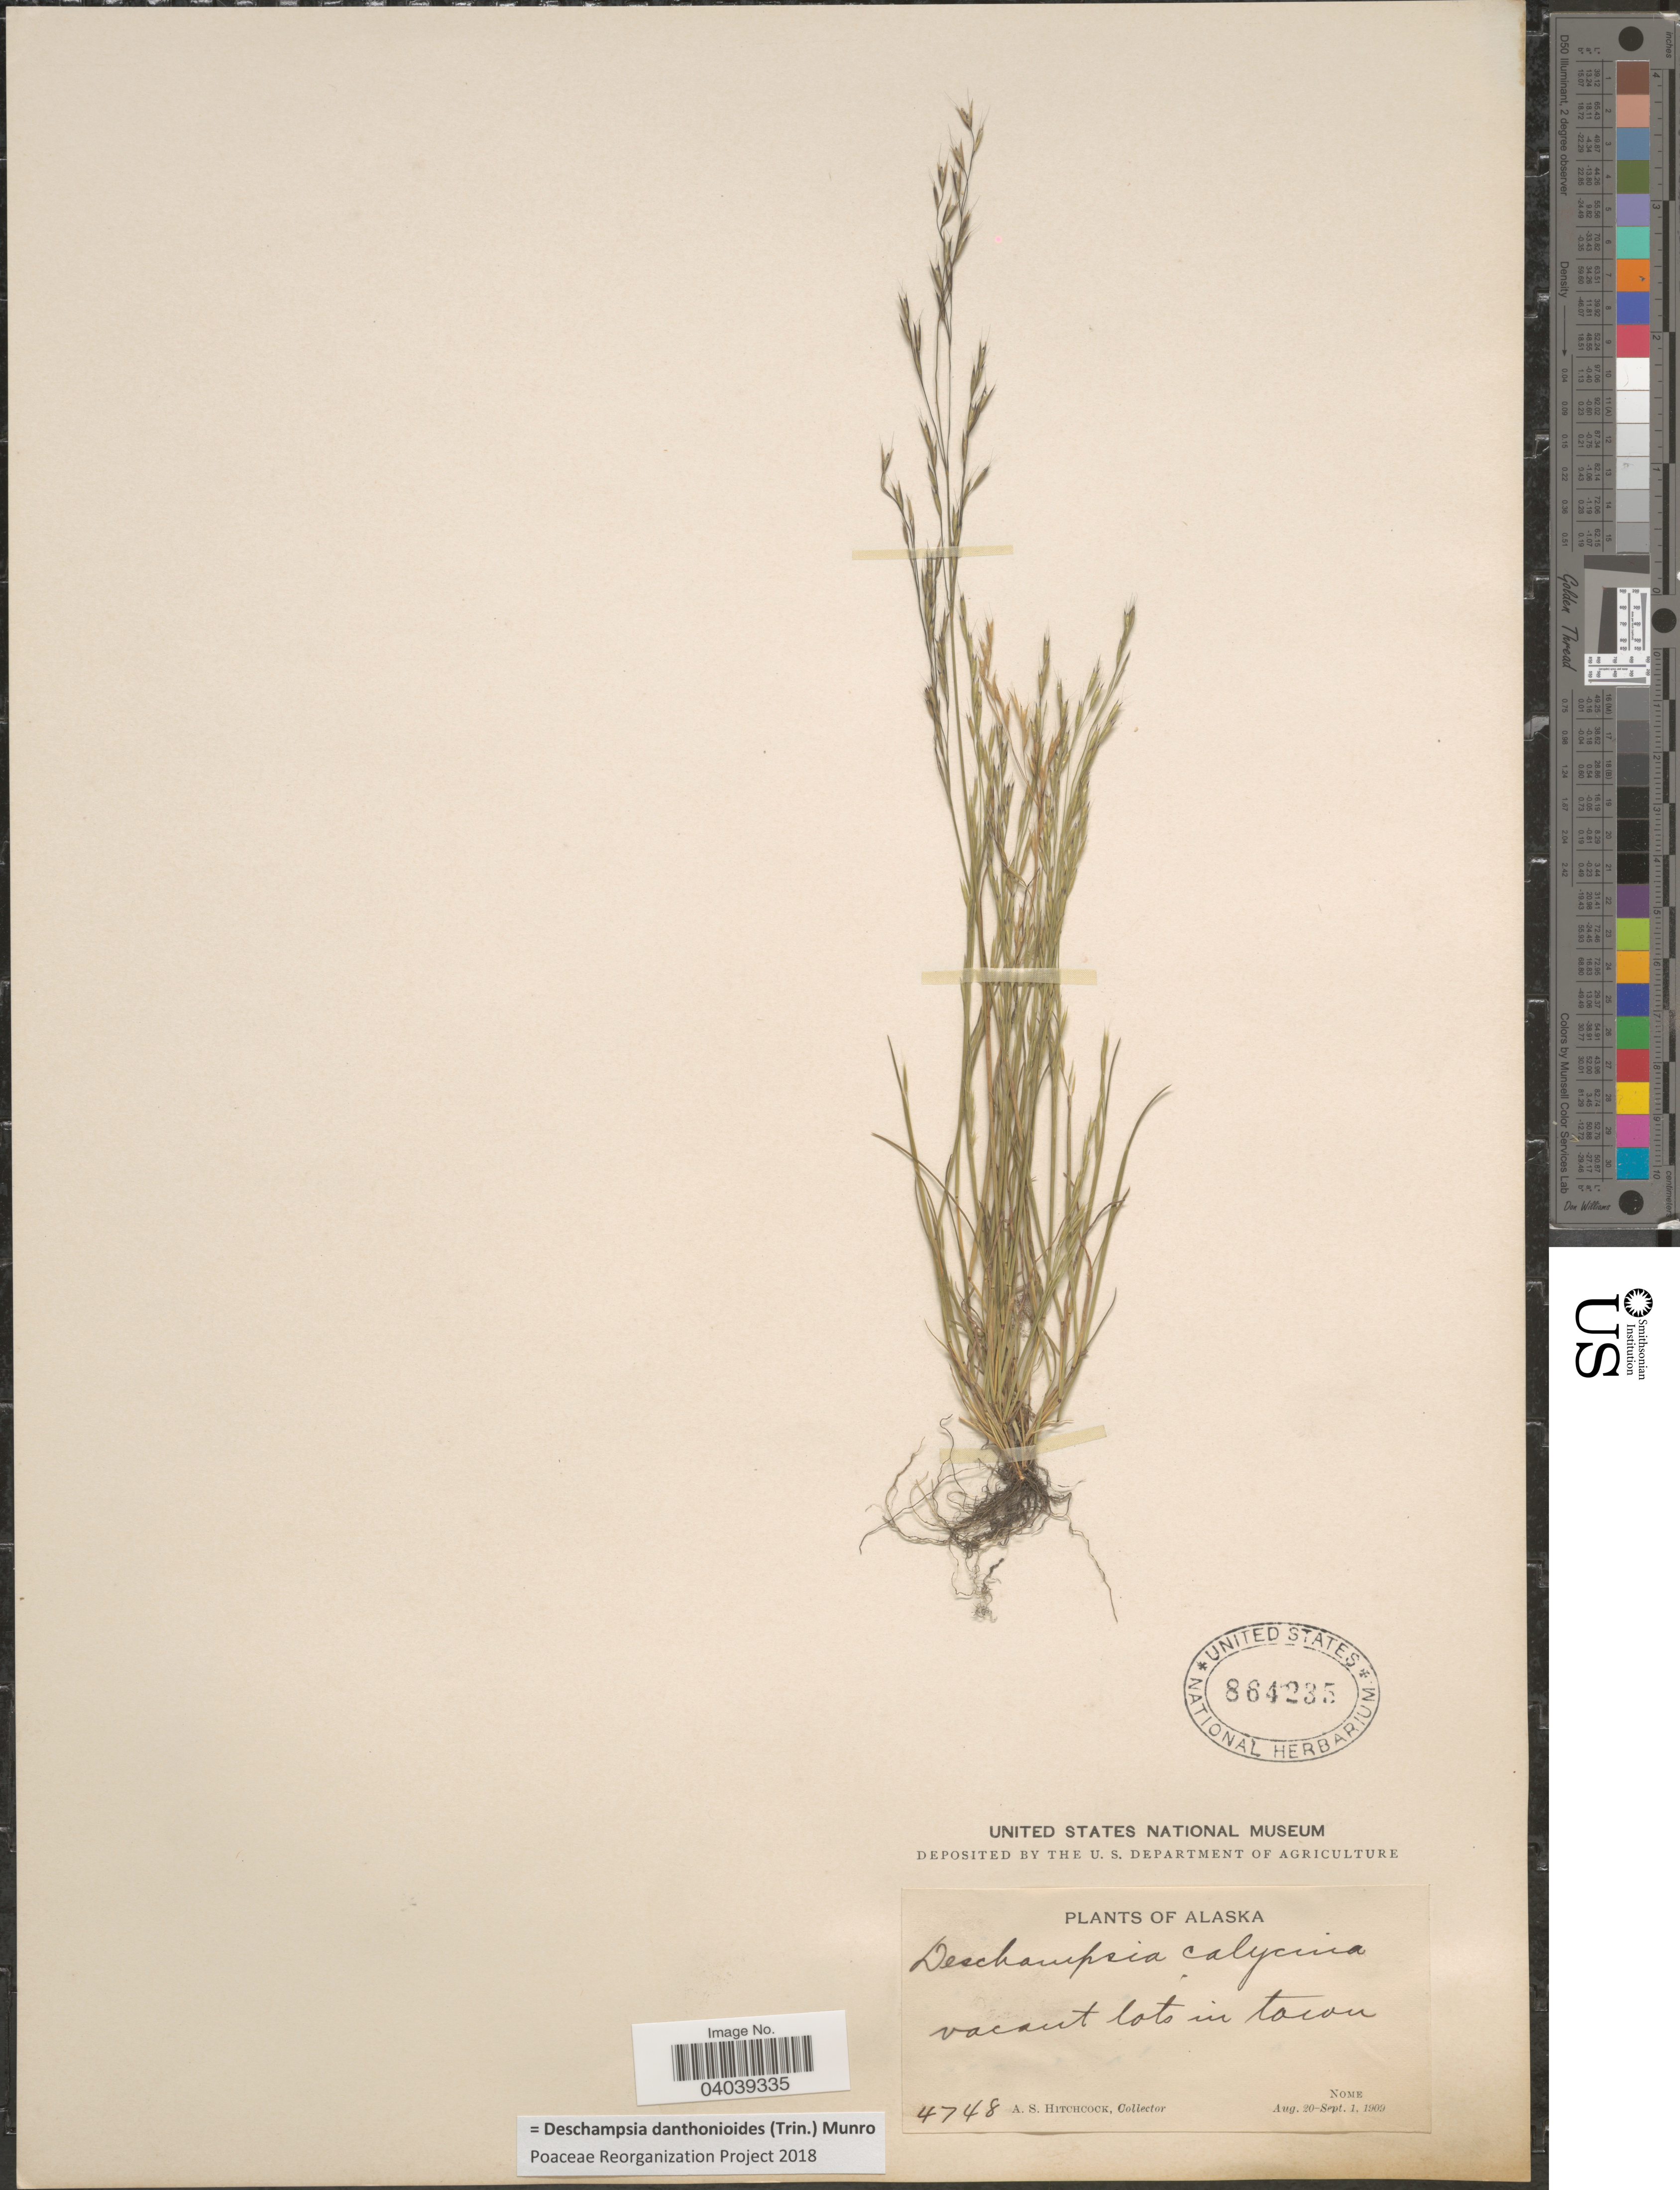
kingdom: Plantae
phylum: Tracheophyta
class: Liliopsida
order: Poales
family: Poaceae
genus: Deschampsia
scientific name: Deschampsia danthonioides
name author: (Trin.) Munro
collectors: A. S. Hitchcock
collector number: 4748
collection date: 1909-08-20/1909-09-01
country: United States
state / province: Alaska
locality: Nome.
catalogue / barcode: US 864235